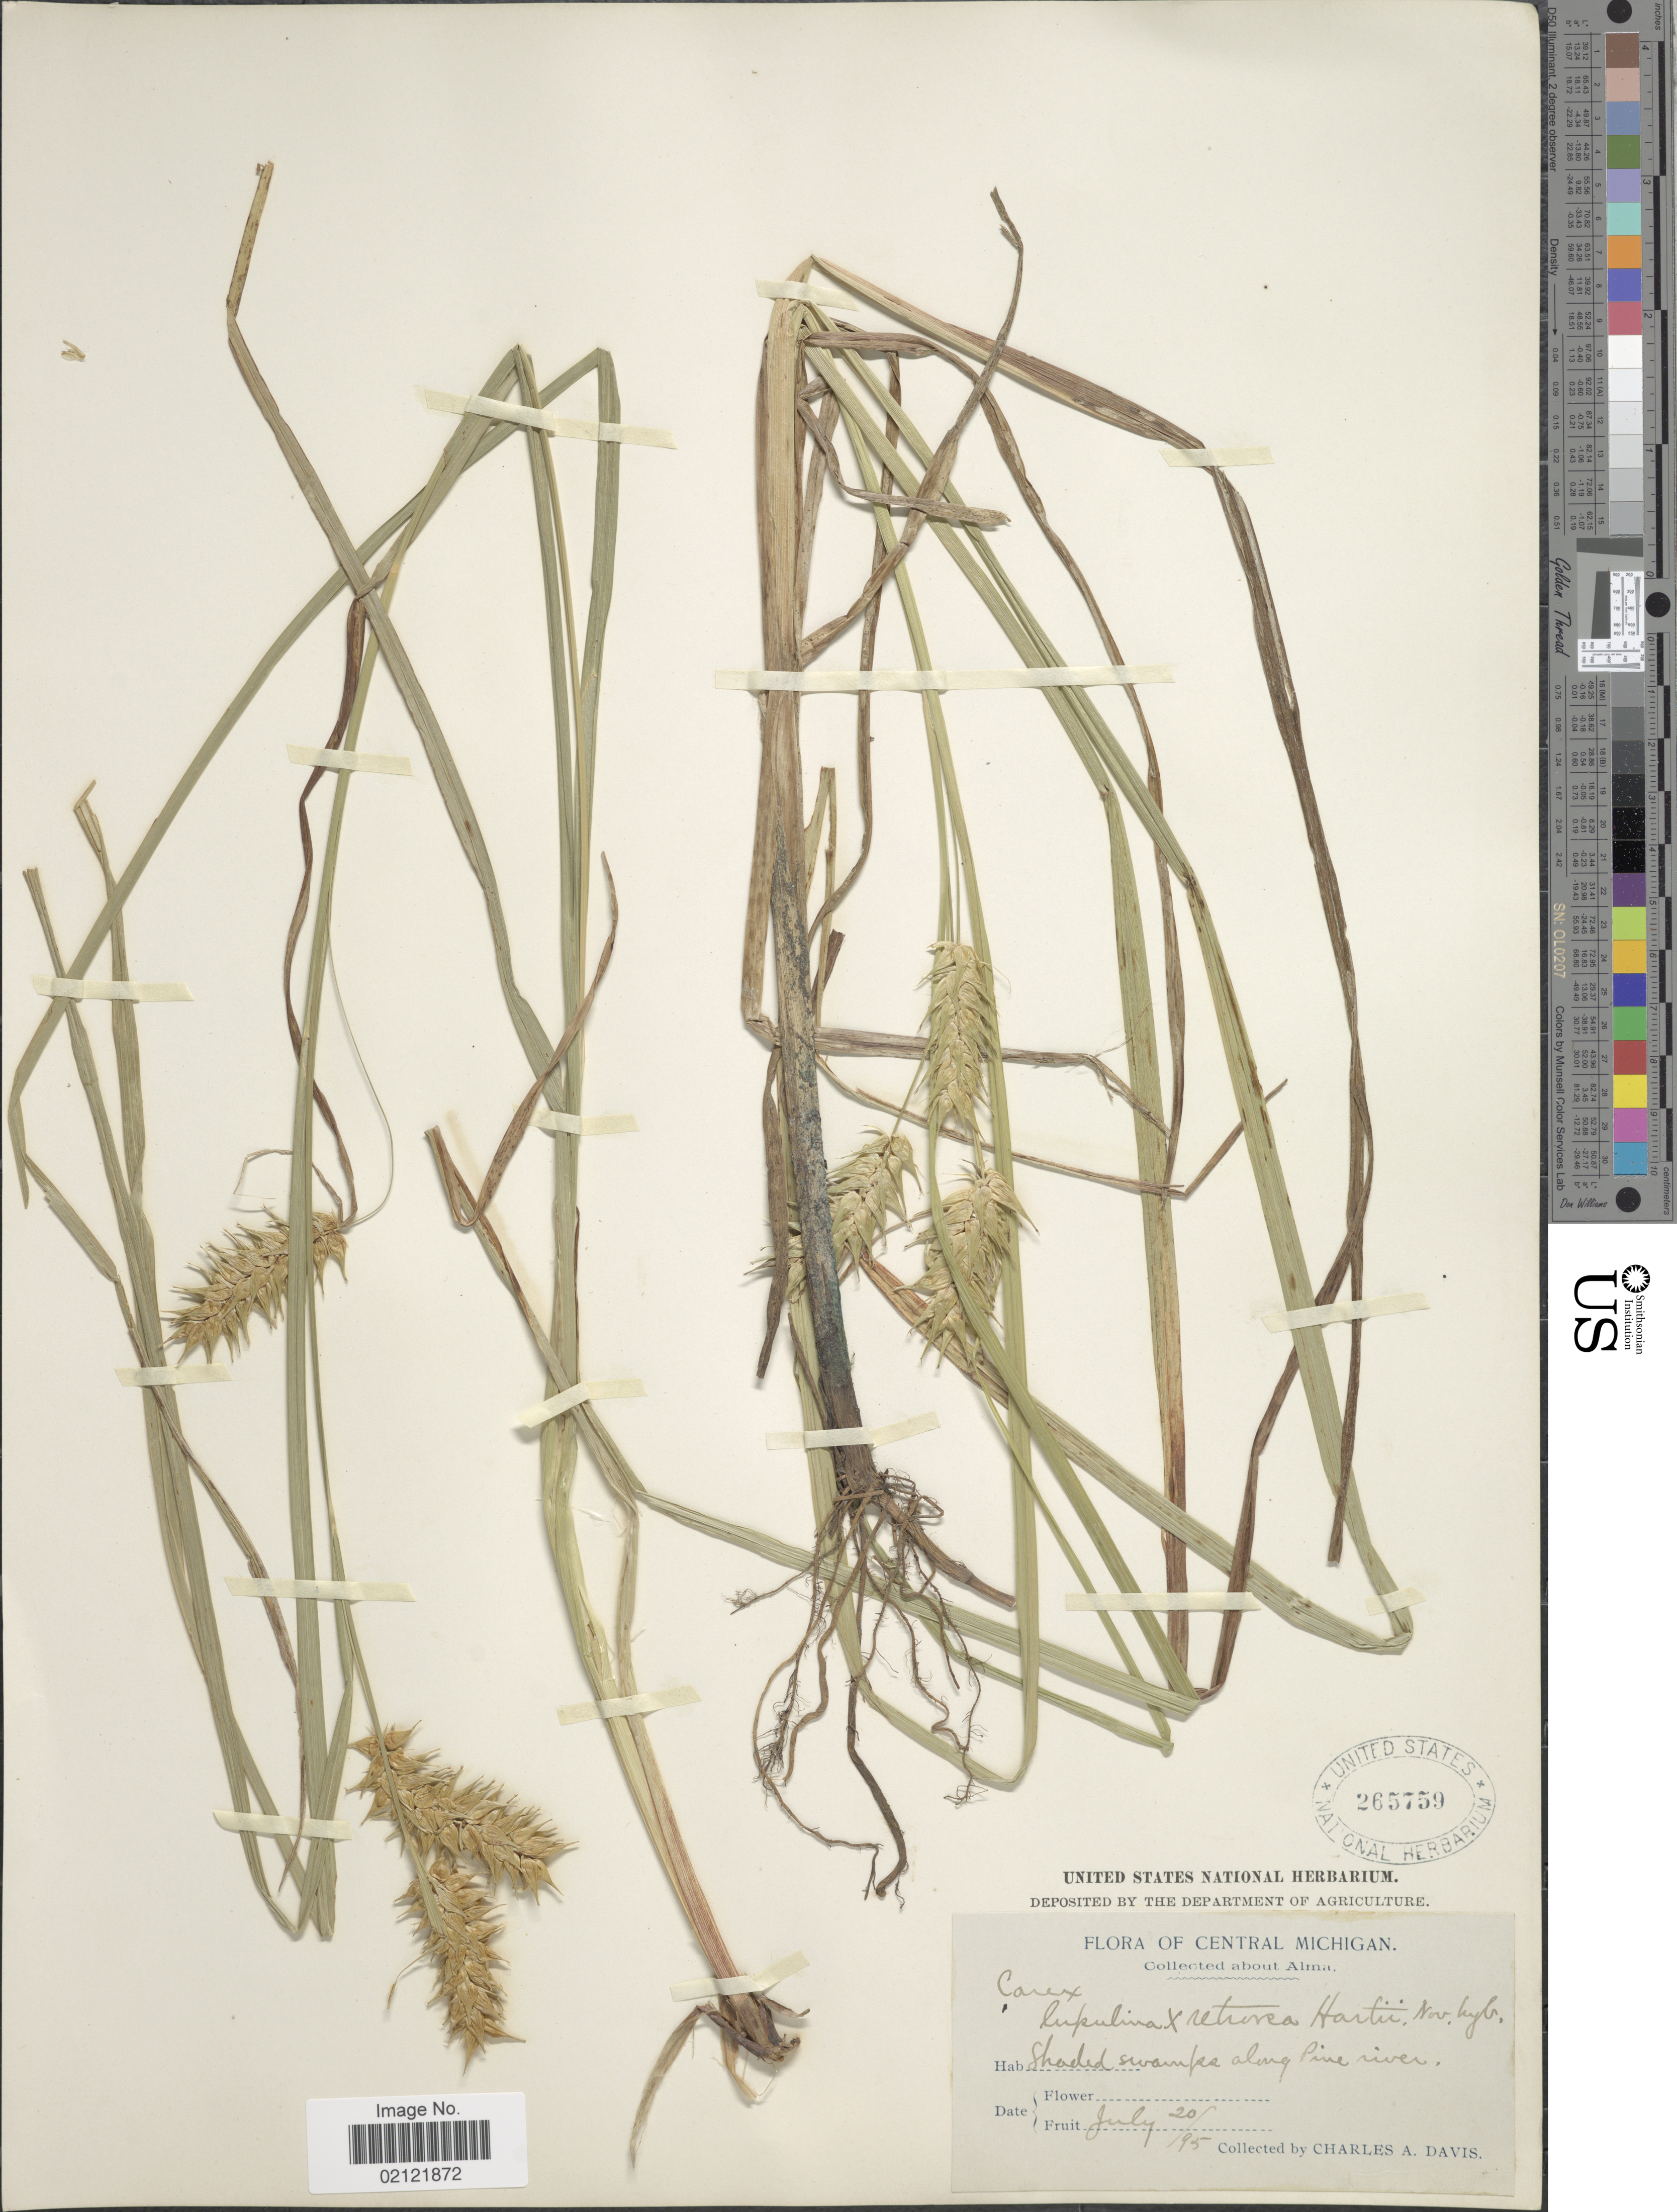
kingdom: Plantae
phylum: Tracheophyta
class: Liliopsida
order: Poales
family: Cyperaceae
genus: Carex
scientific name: Carex lupulina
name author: Muhl. ex Willd.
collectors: C. Davis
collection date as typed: Transcribed d/m/y: 20/7/95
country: United States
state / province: Michigan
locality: Central Michigan. Collected about Alma. Shaded swamps along Pine river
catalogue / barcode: US 265759